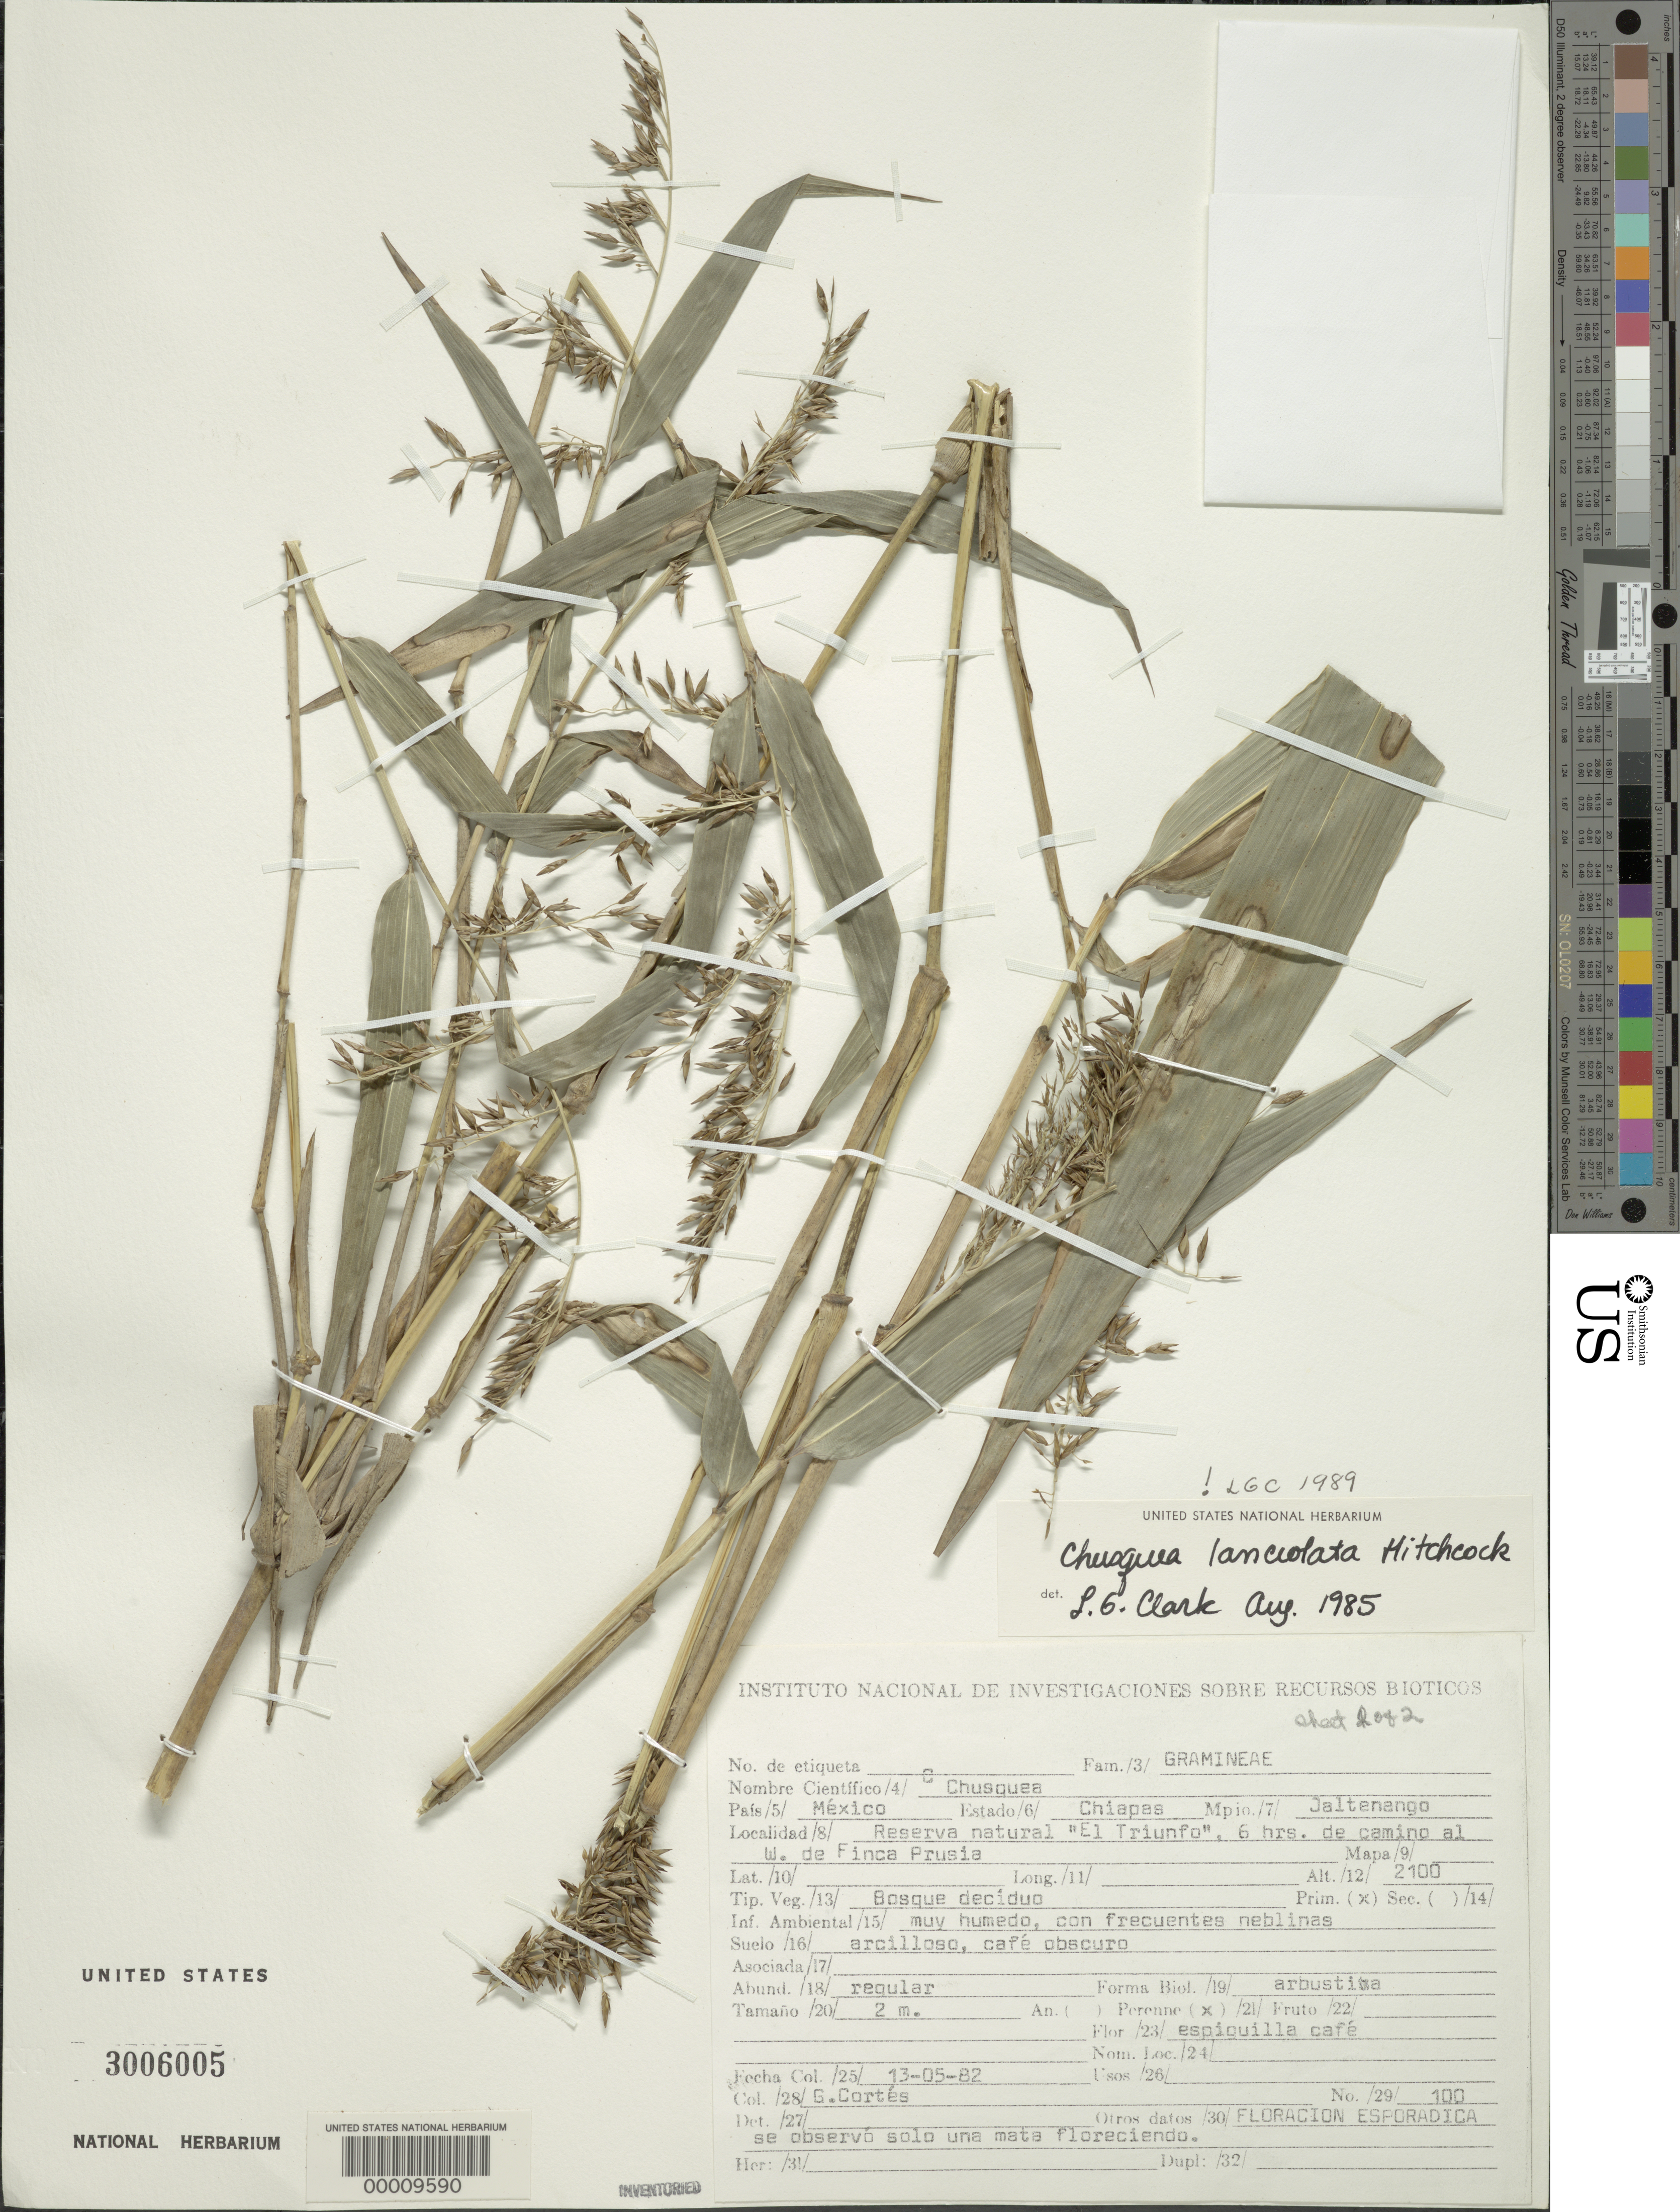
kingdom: Plantae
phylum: Tracheophyta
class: Liliopsida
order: Poales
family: Poaceae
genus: Chusquea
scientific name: Chusquea lanceolata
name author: Hitchc. in C.V. Morton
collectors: G. Cortés R.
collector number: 100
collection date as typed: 13 May 1982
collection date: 1982-05-13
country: Mexico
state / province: Chiapas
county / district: Jaltenango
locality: Reserva Natural "El Triunfo"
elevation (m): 2100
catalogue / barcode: US 3006005